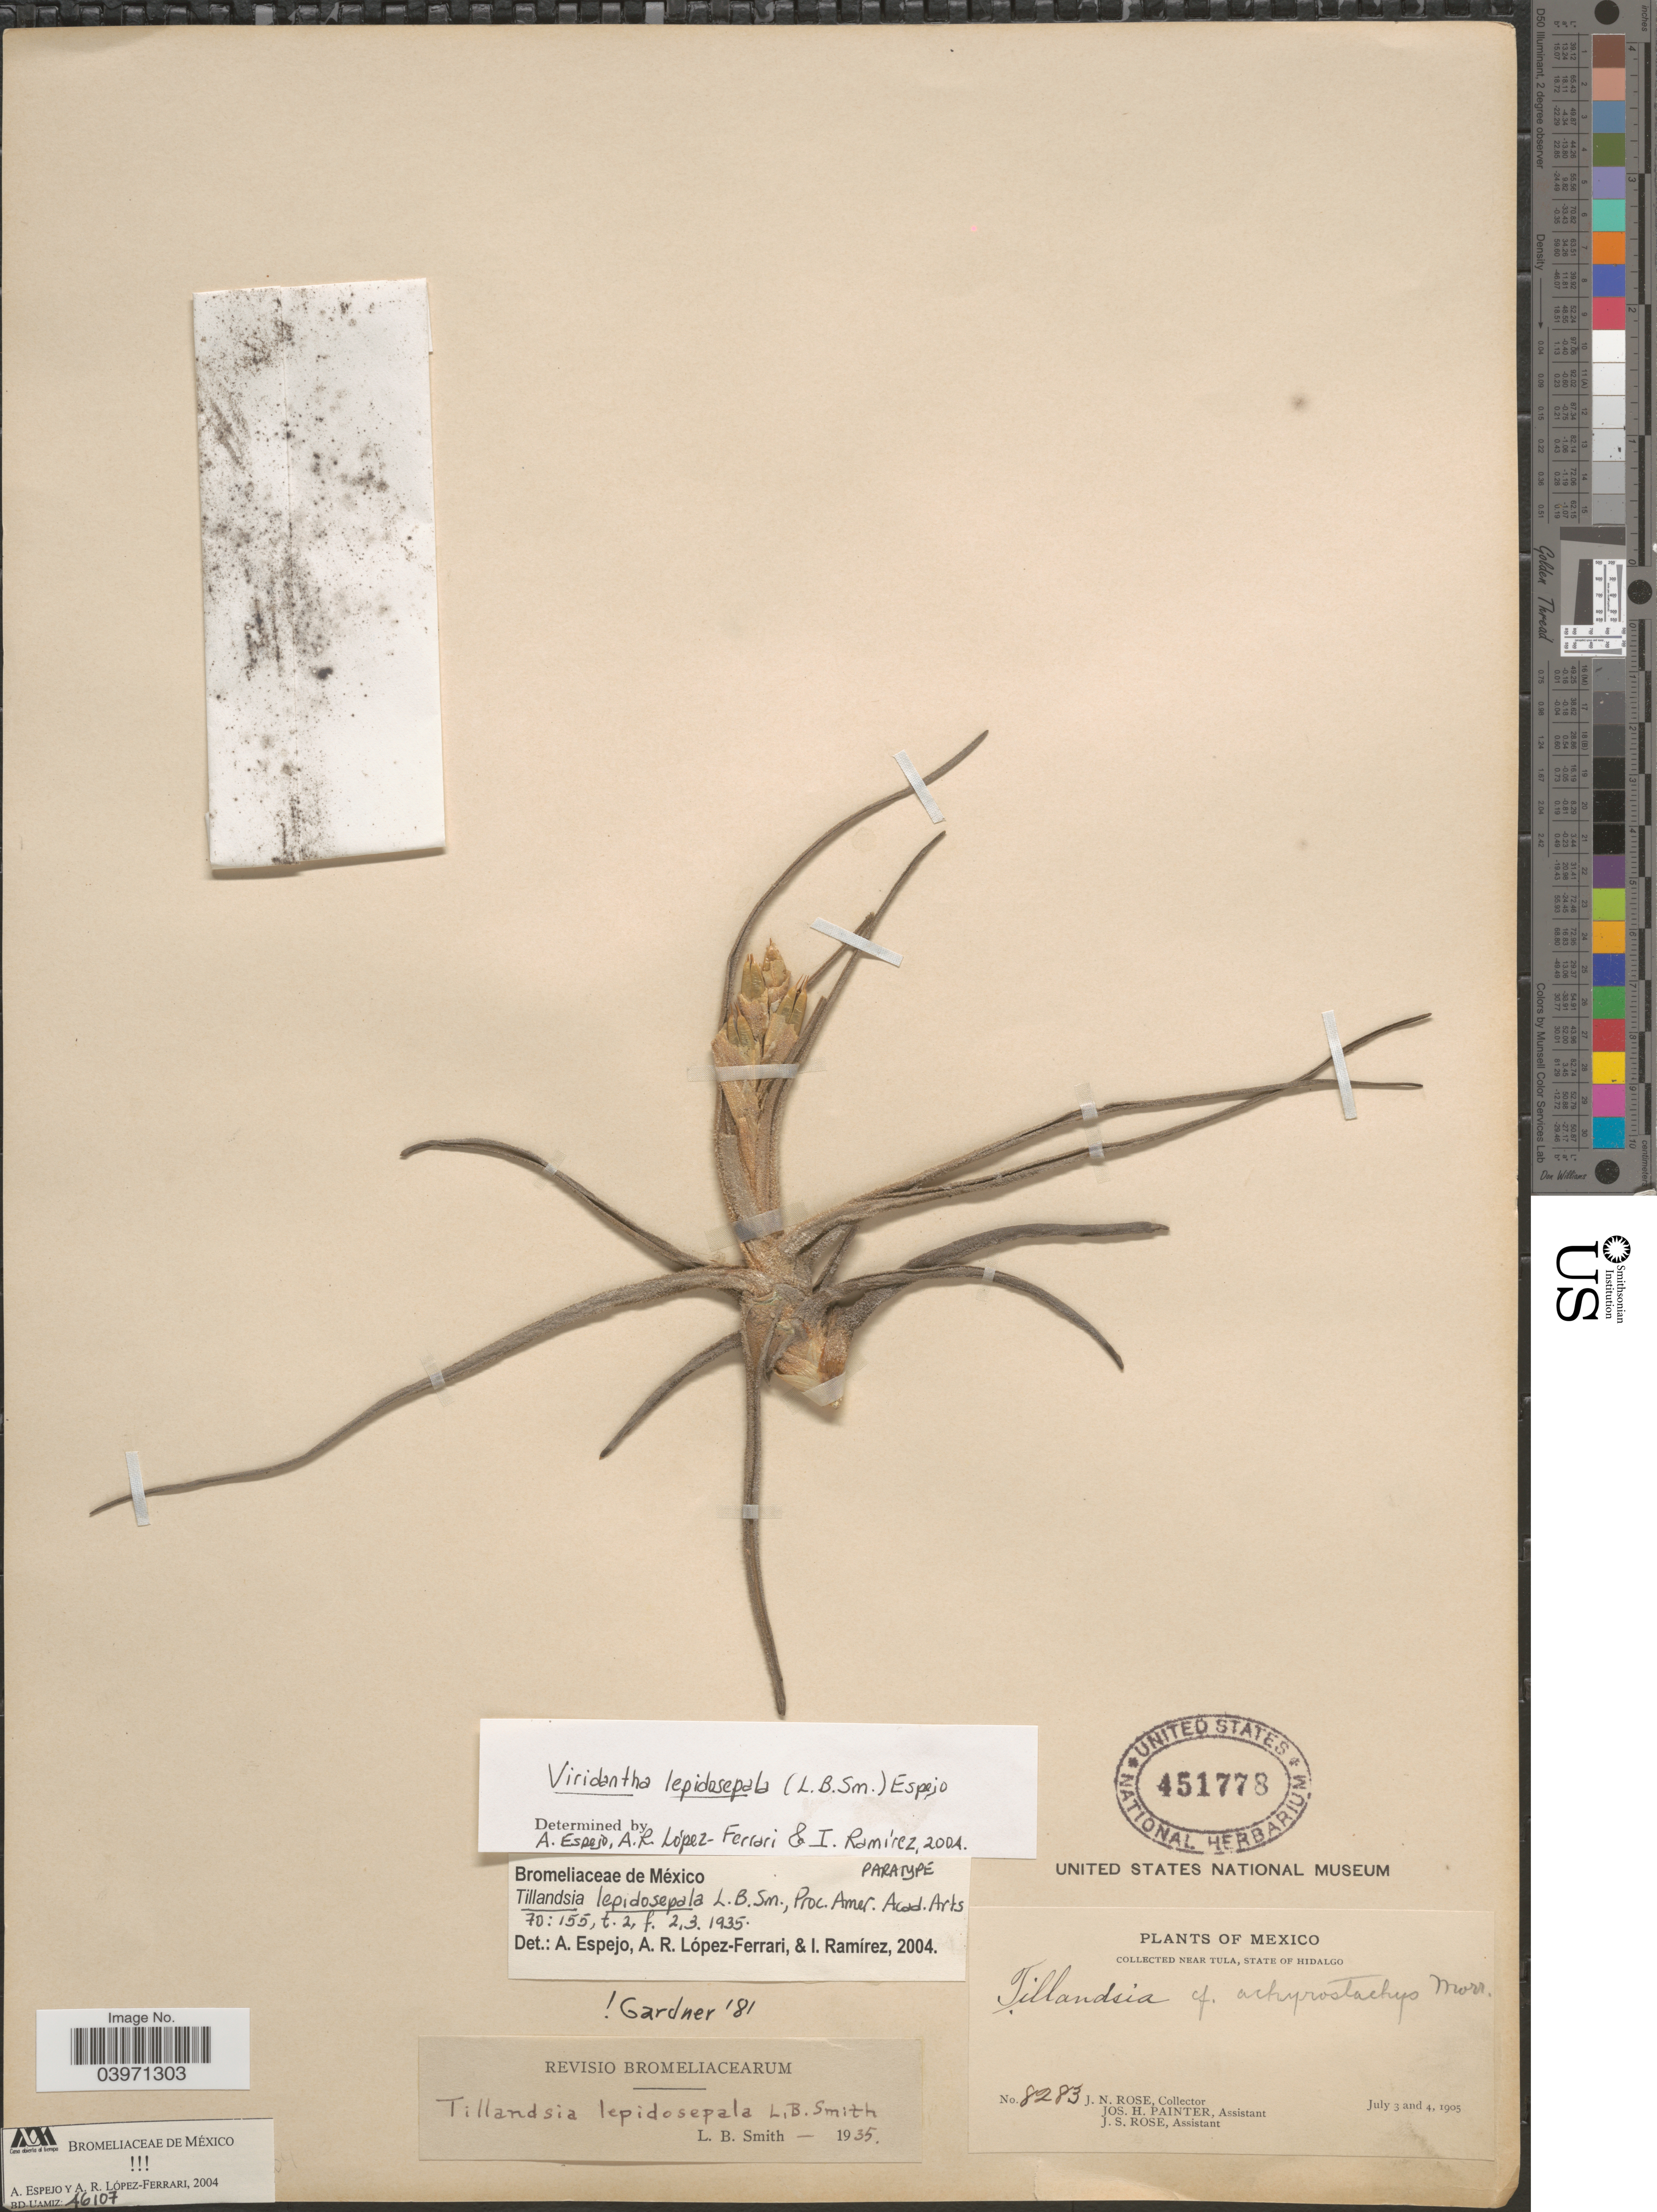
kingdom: Plantae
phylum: Tracheophyta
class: Liliopsida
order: Poales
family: Bromeliaceae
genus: Tillandsia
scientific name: Tillandsia lepidosepala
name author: L.B. Sm.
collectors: J. N. Rose, J. H. Painter & J. S. Rose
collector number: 8283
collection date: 1905-07-03/1905-07-04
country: Mexico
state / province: Hidalgo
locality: Near Tula.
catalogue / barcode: US 451778